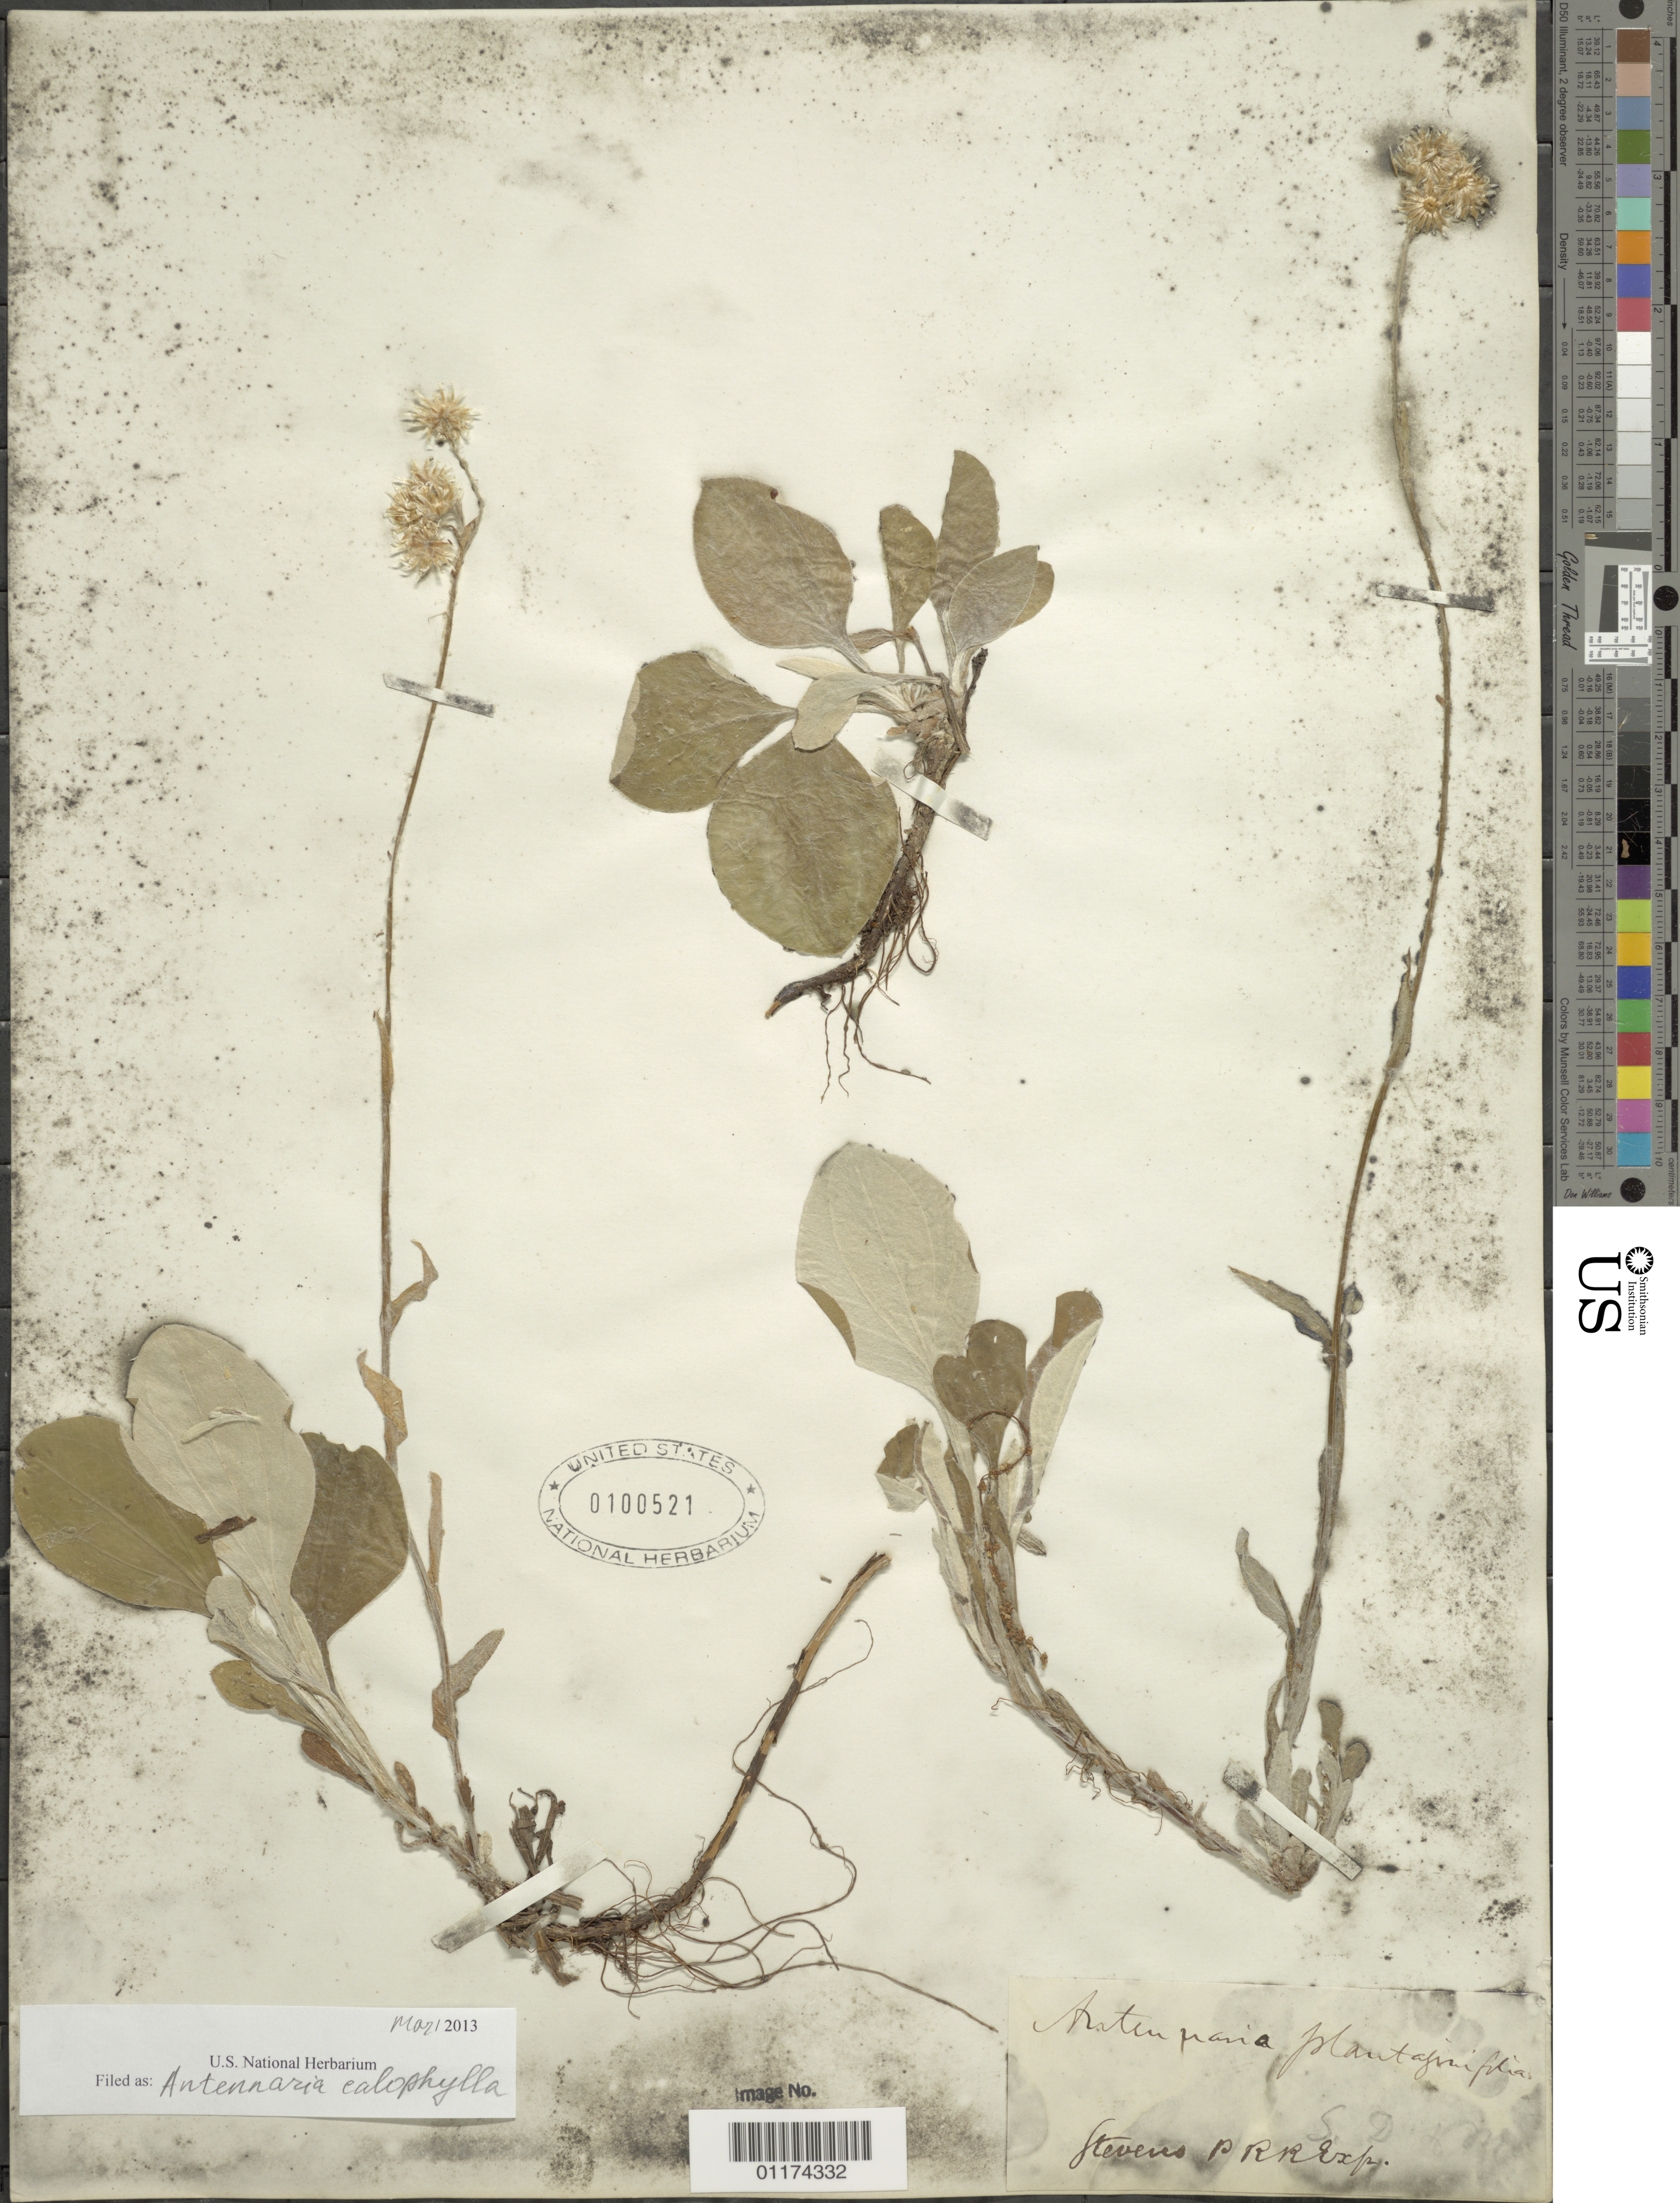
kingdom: Plantae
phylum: Tracheophyta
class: Magnoliopsida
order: Asterales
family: Asteraceae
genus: Antennaria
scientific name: Antennaria calophylla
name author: Greene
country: United States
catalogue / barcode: US 100521